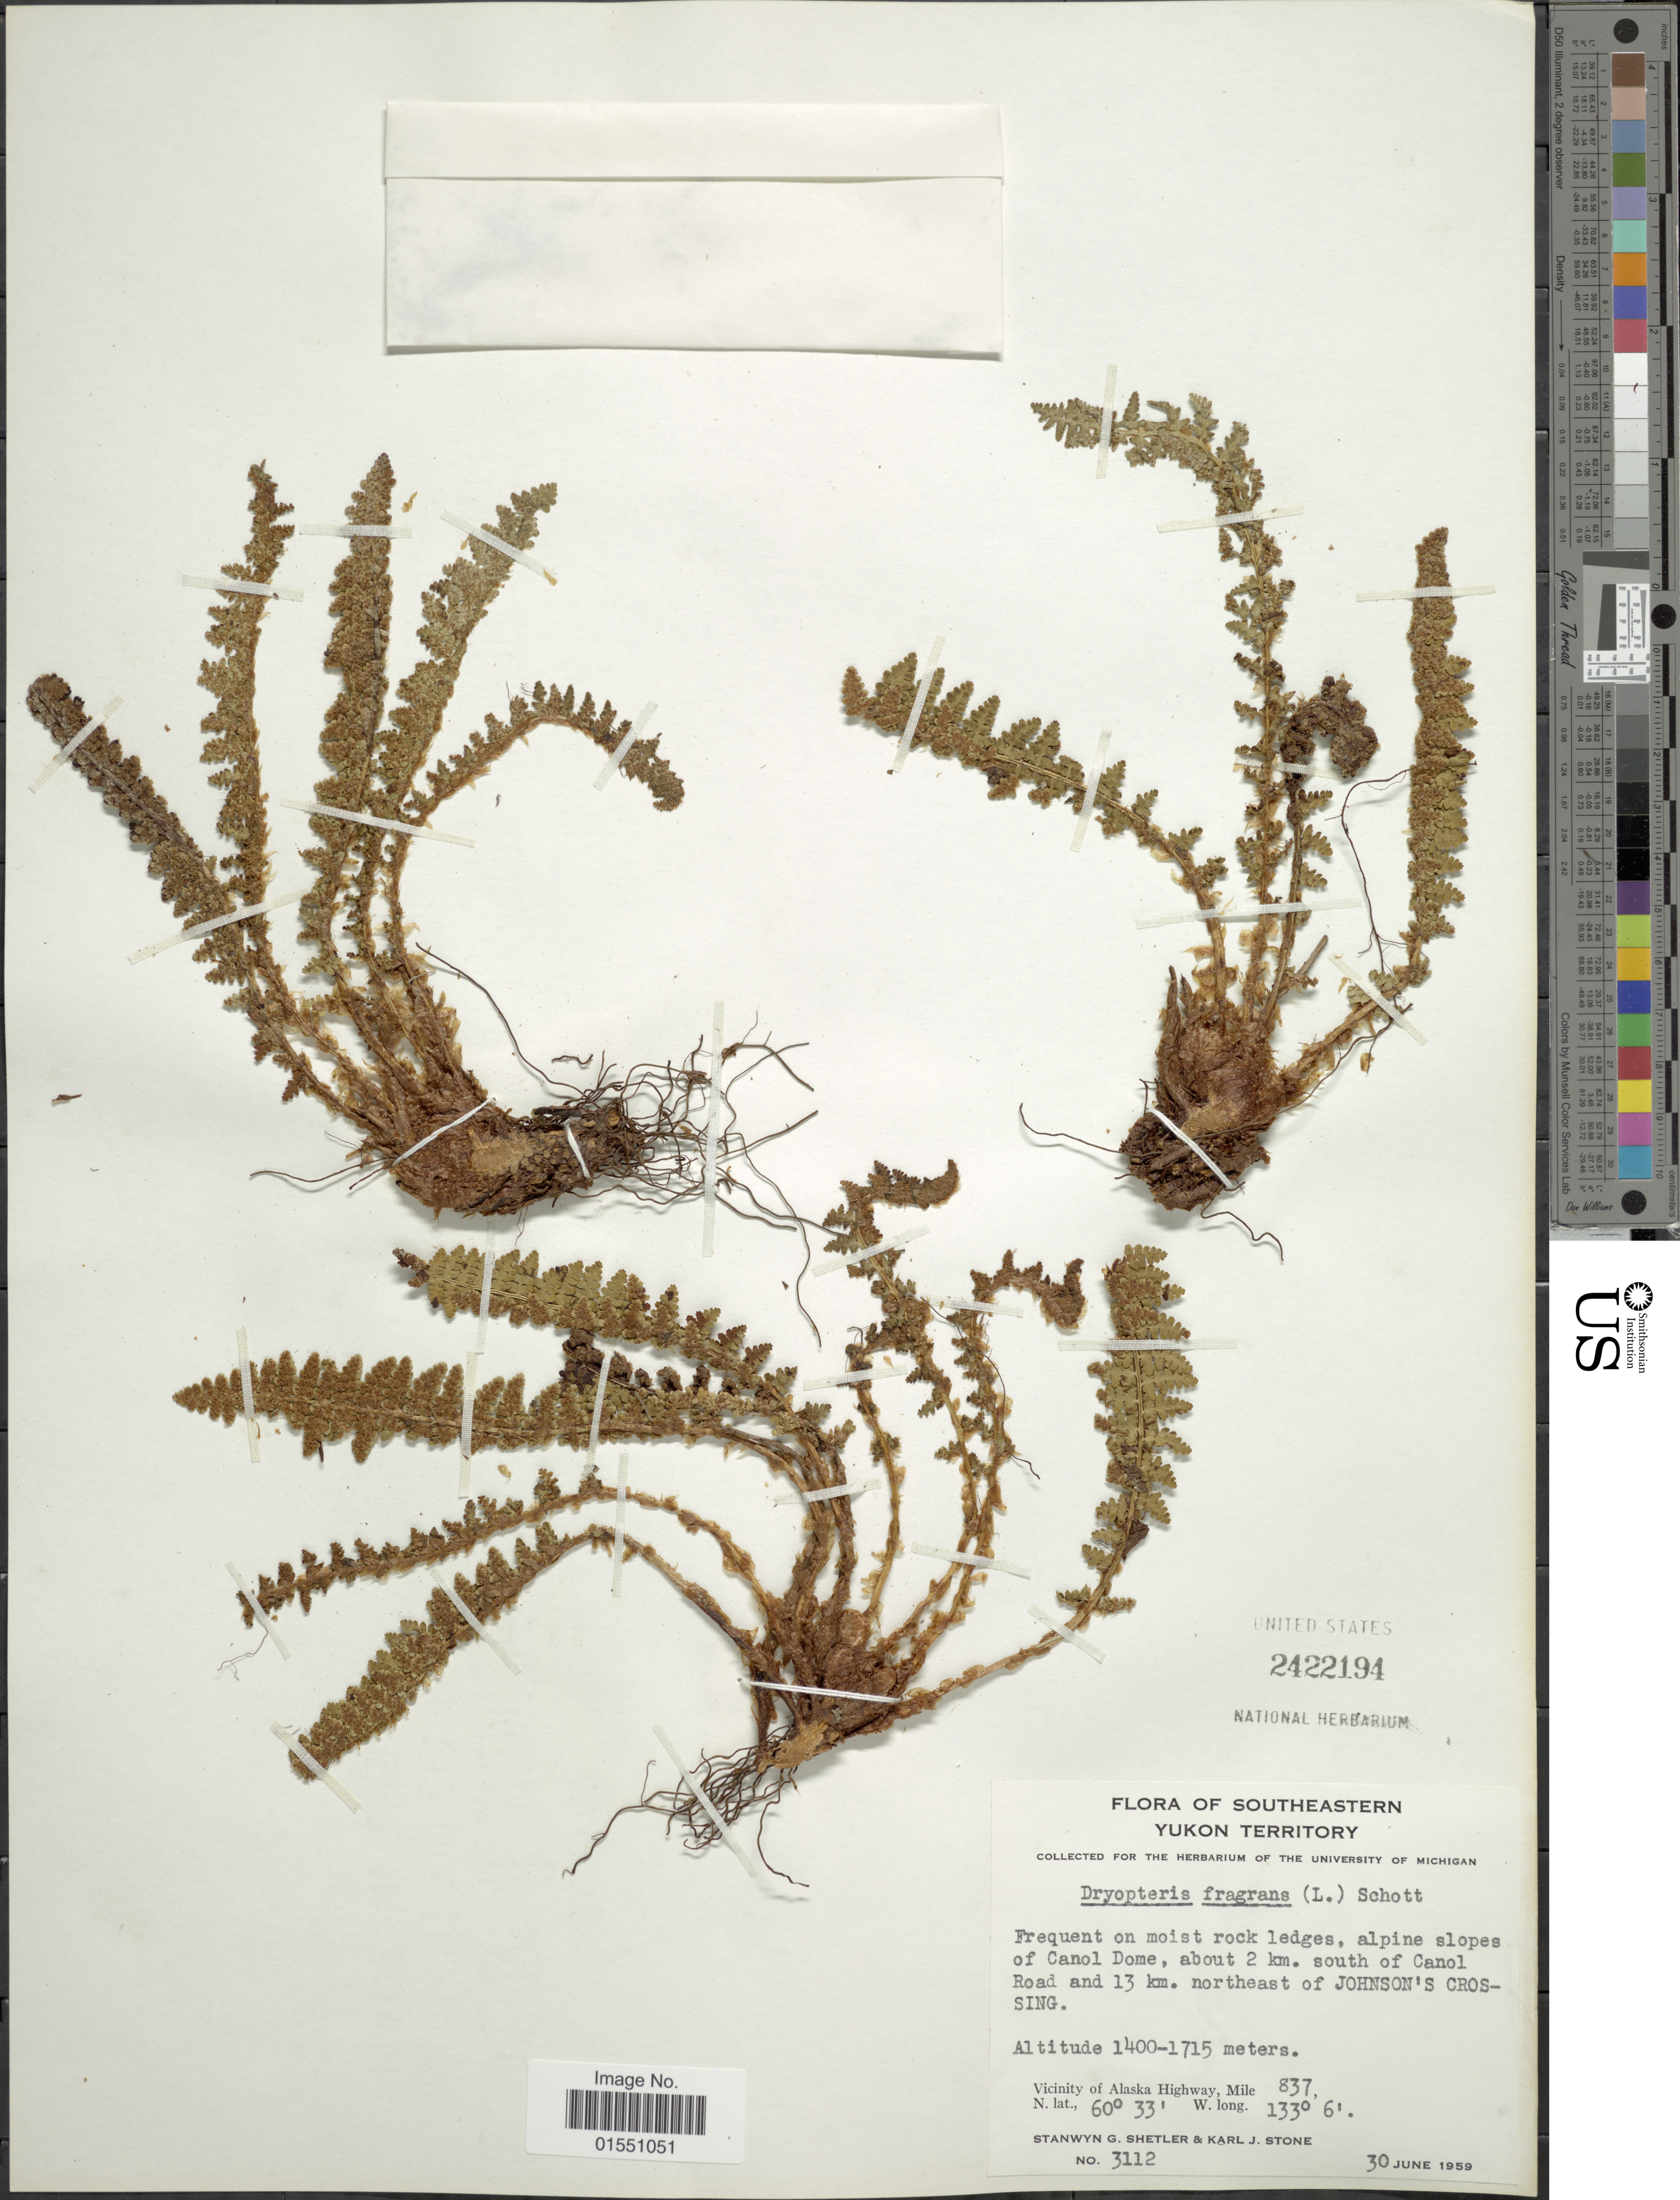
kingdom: Plantae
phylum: Tracheophyta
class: Polypodiopsida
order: Polypodiales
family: Dryopteridaceae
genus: Dryopteris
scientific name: Dryopteris fragrans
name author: (L.) Schott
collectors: S. Shetler & K. J. Stone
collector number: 3112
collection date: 1959-06-30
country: Canada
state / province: Yukon Territory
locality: Southeastern Yukon Territory. alpine slopes of Canol Dome, about 3 km. south of Canol Road and 13 km. northeast of Johnson's Crossing. Vicinity of Alaska Highway, Mile 837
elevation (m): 1400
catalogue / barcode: US 2422194